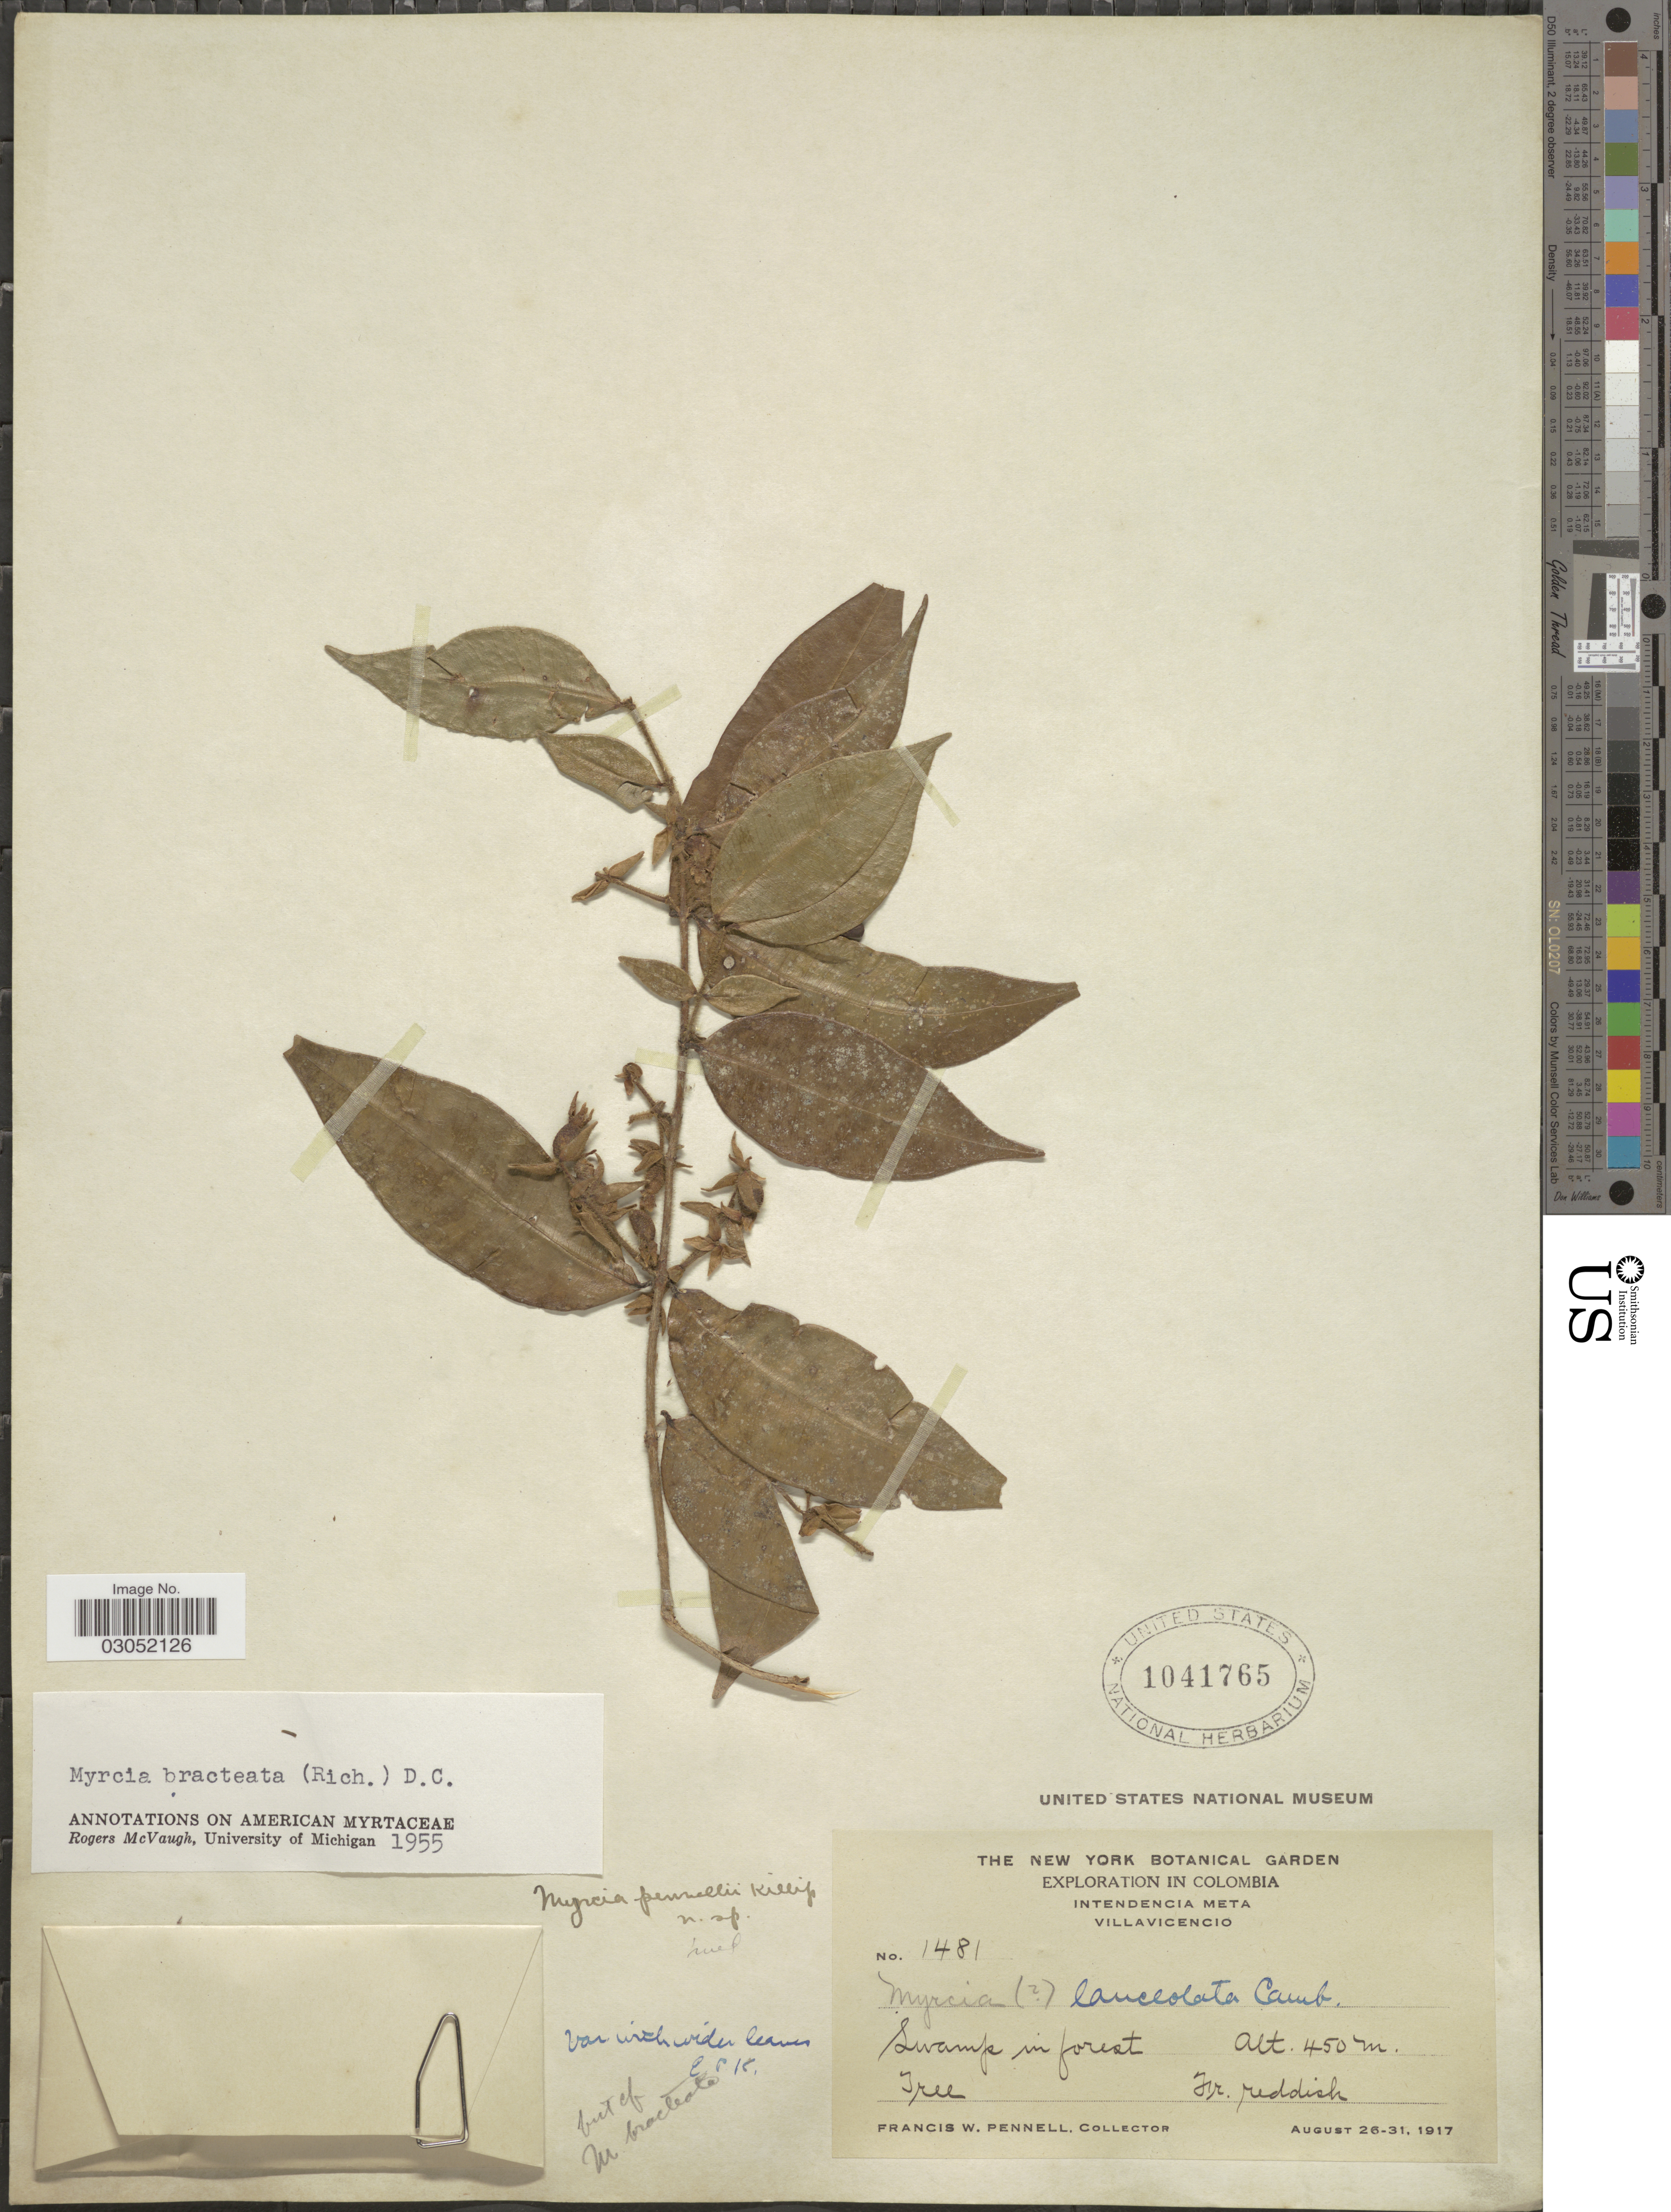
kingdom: Plantae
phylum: Tracheophyta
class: Magnoliopsida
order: Myrtales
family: Myrtaceae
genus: Myrcia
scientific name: Myrcia bracteata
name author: (Rich.) DC.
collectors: F. W. Pennell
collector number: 1481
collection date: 1917-08-26/1917-08-31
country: Colombia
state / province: Meta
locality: Intendencia Meta. Villavicencio.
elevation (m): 450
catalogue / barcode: US 1041765